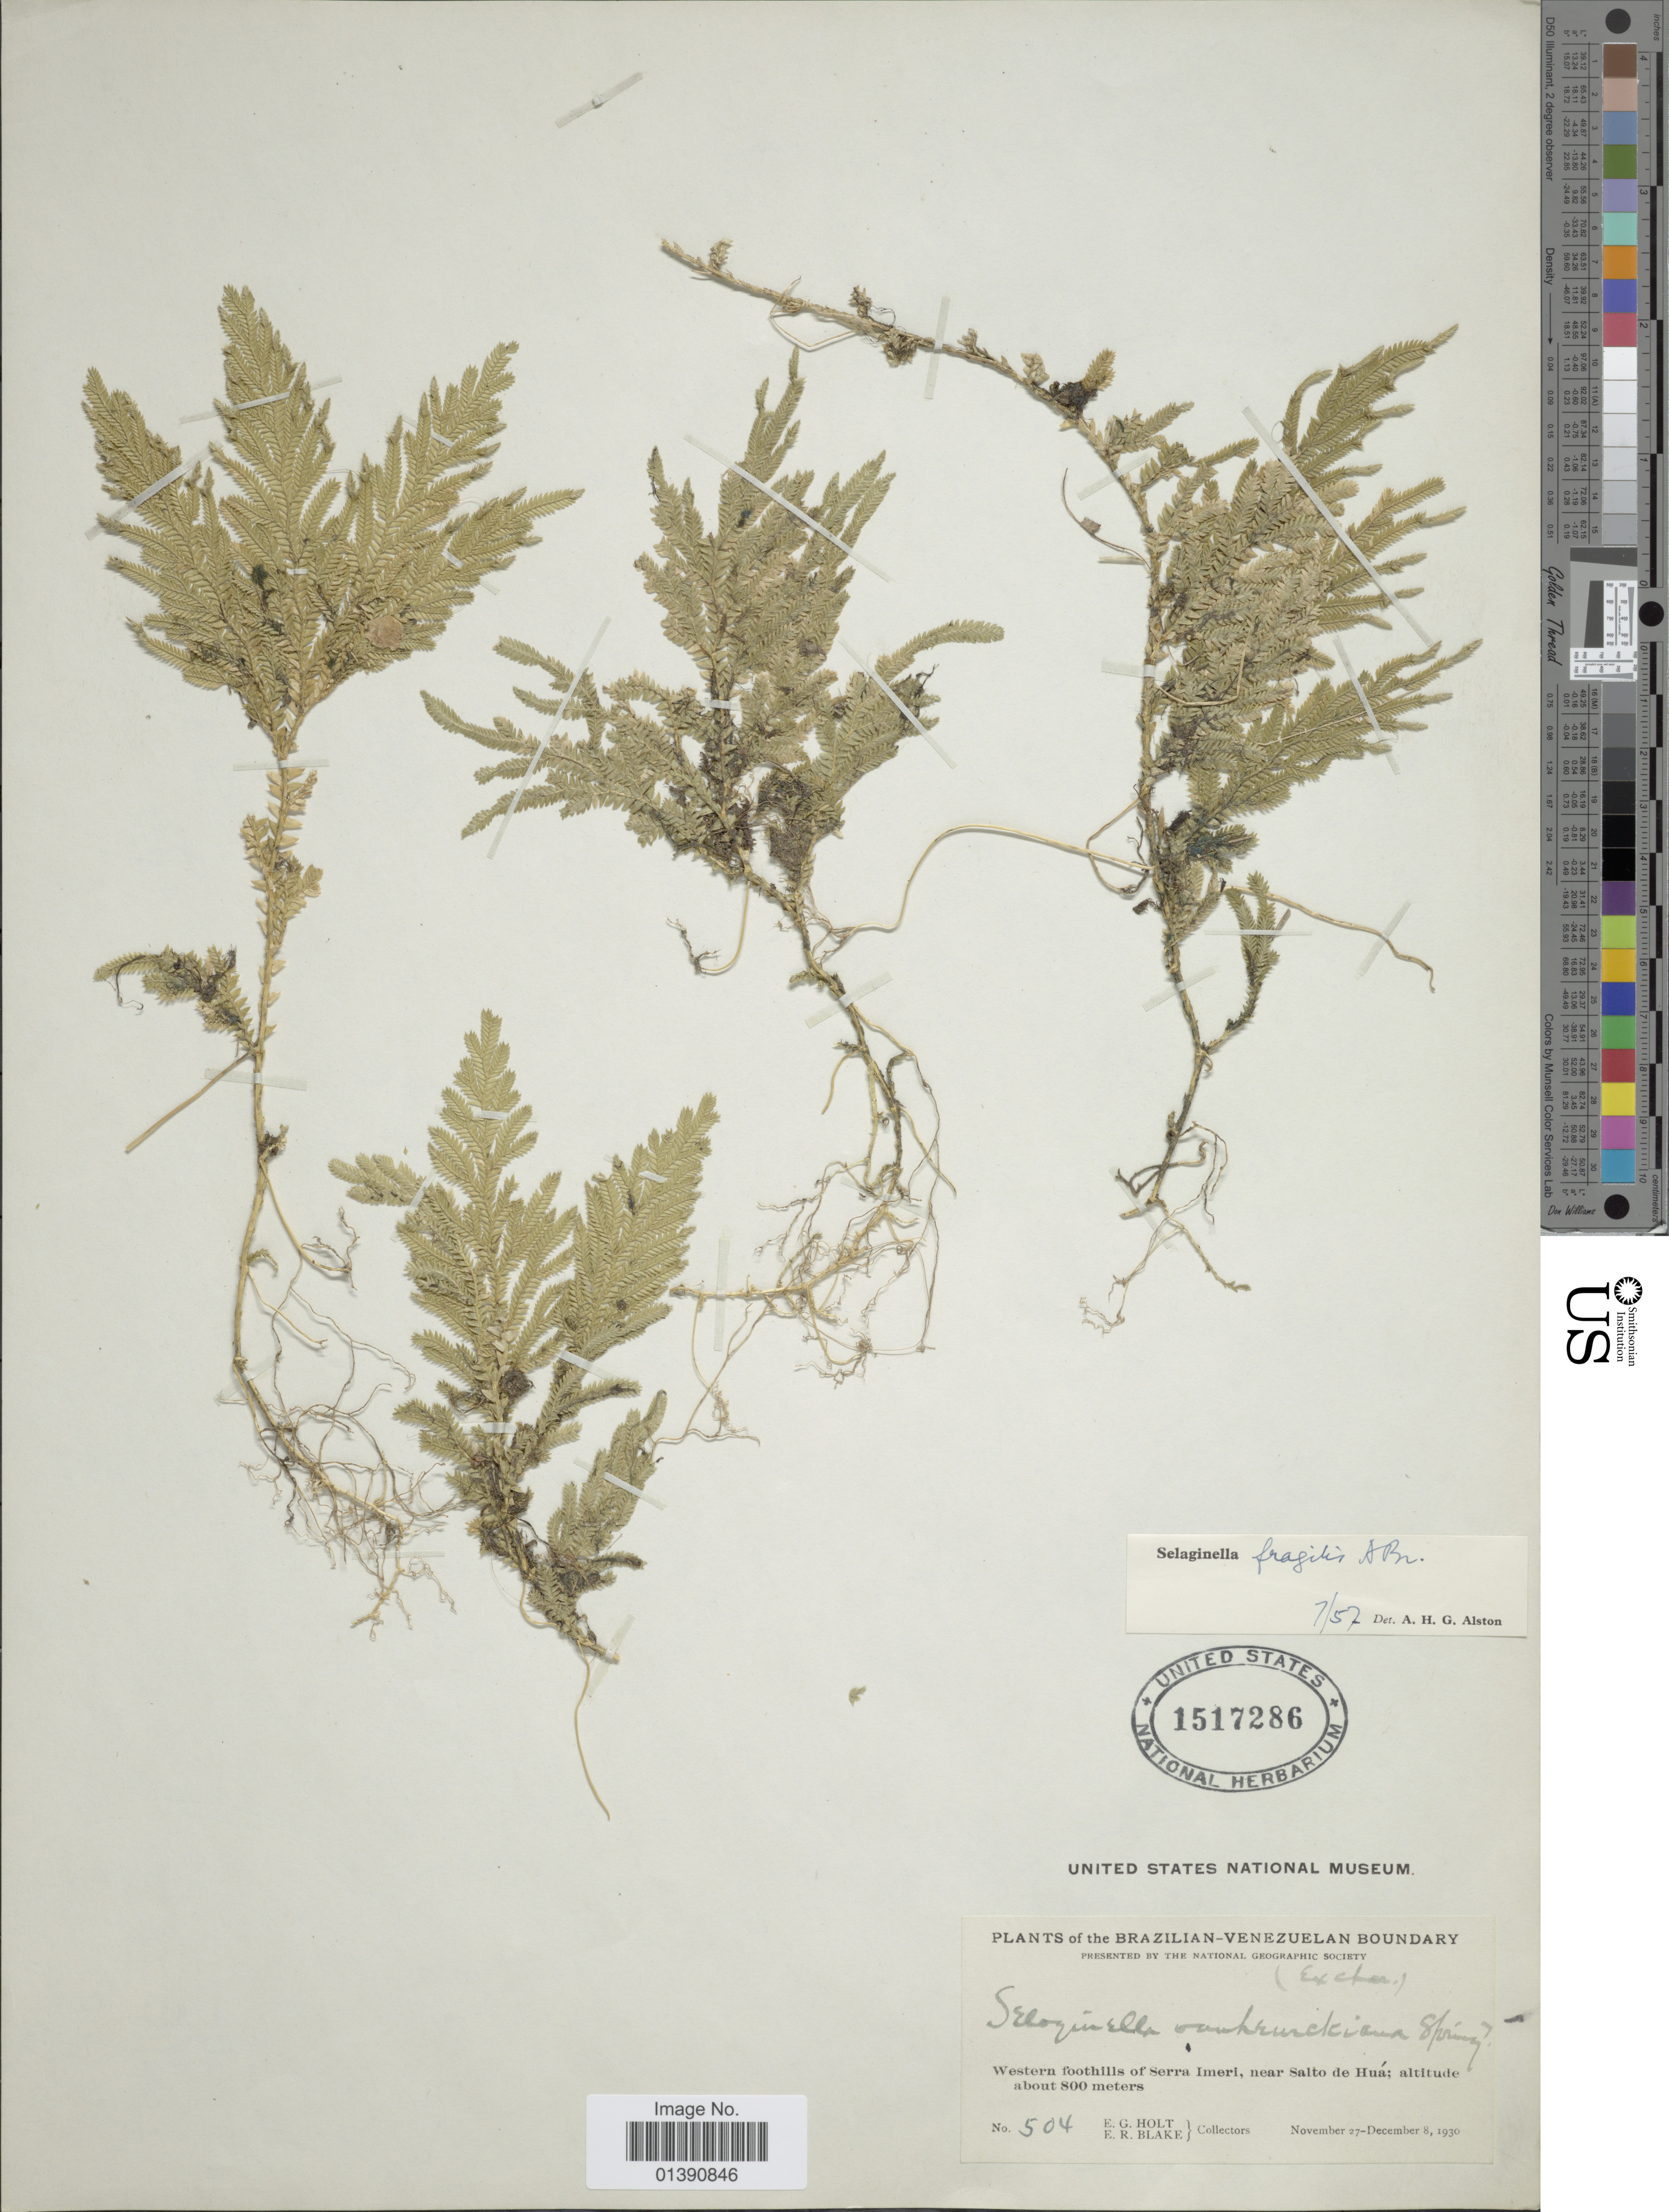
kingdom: Plantae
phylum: Tracheophyta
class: Lycopodiopsida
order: Selaginellales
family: Selaginellaceae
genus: Selaginella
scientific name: Selaginella fragilis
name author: A. Braun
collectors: E. G. Holt & E. R. Blake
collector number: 504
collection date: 1930-11-27/1930-12-08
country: Venezuela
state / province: Amazonas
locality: Brazilian-Venezuelan Boundary, Western foothills of Serra Imeri, near Salto de Huá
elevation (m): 800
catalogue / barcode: US 1517286